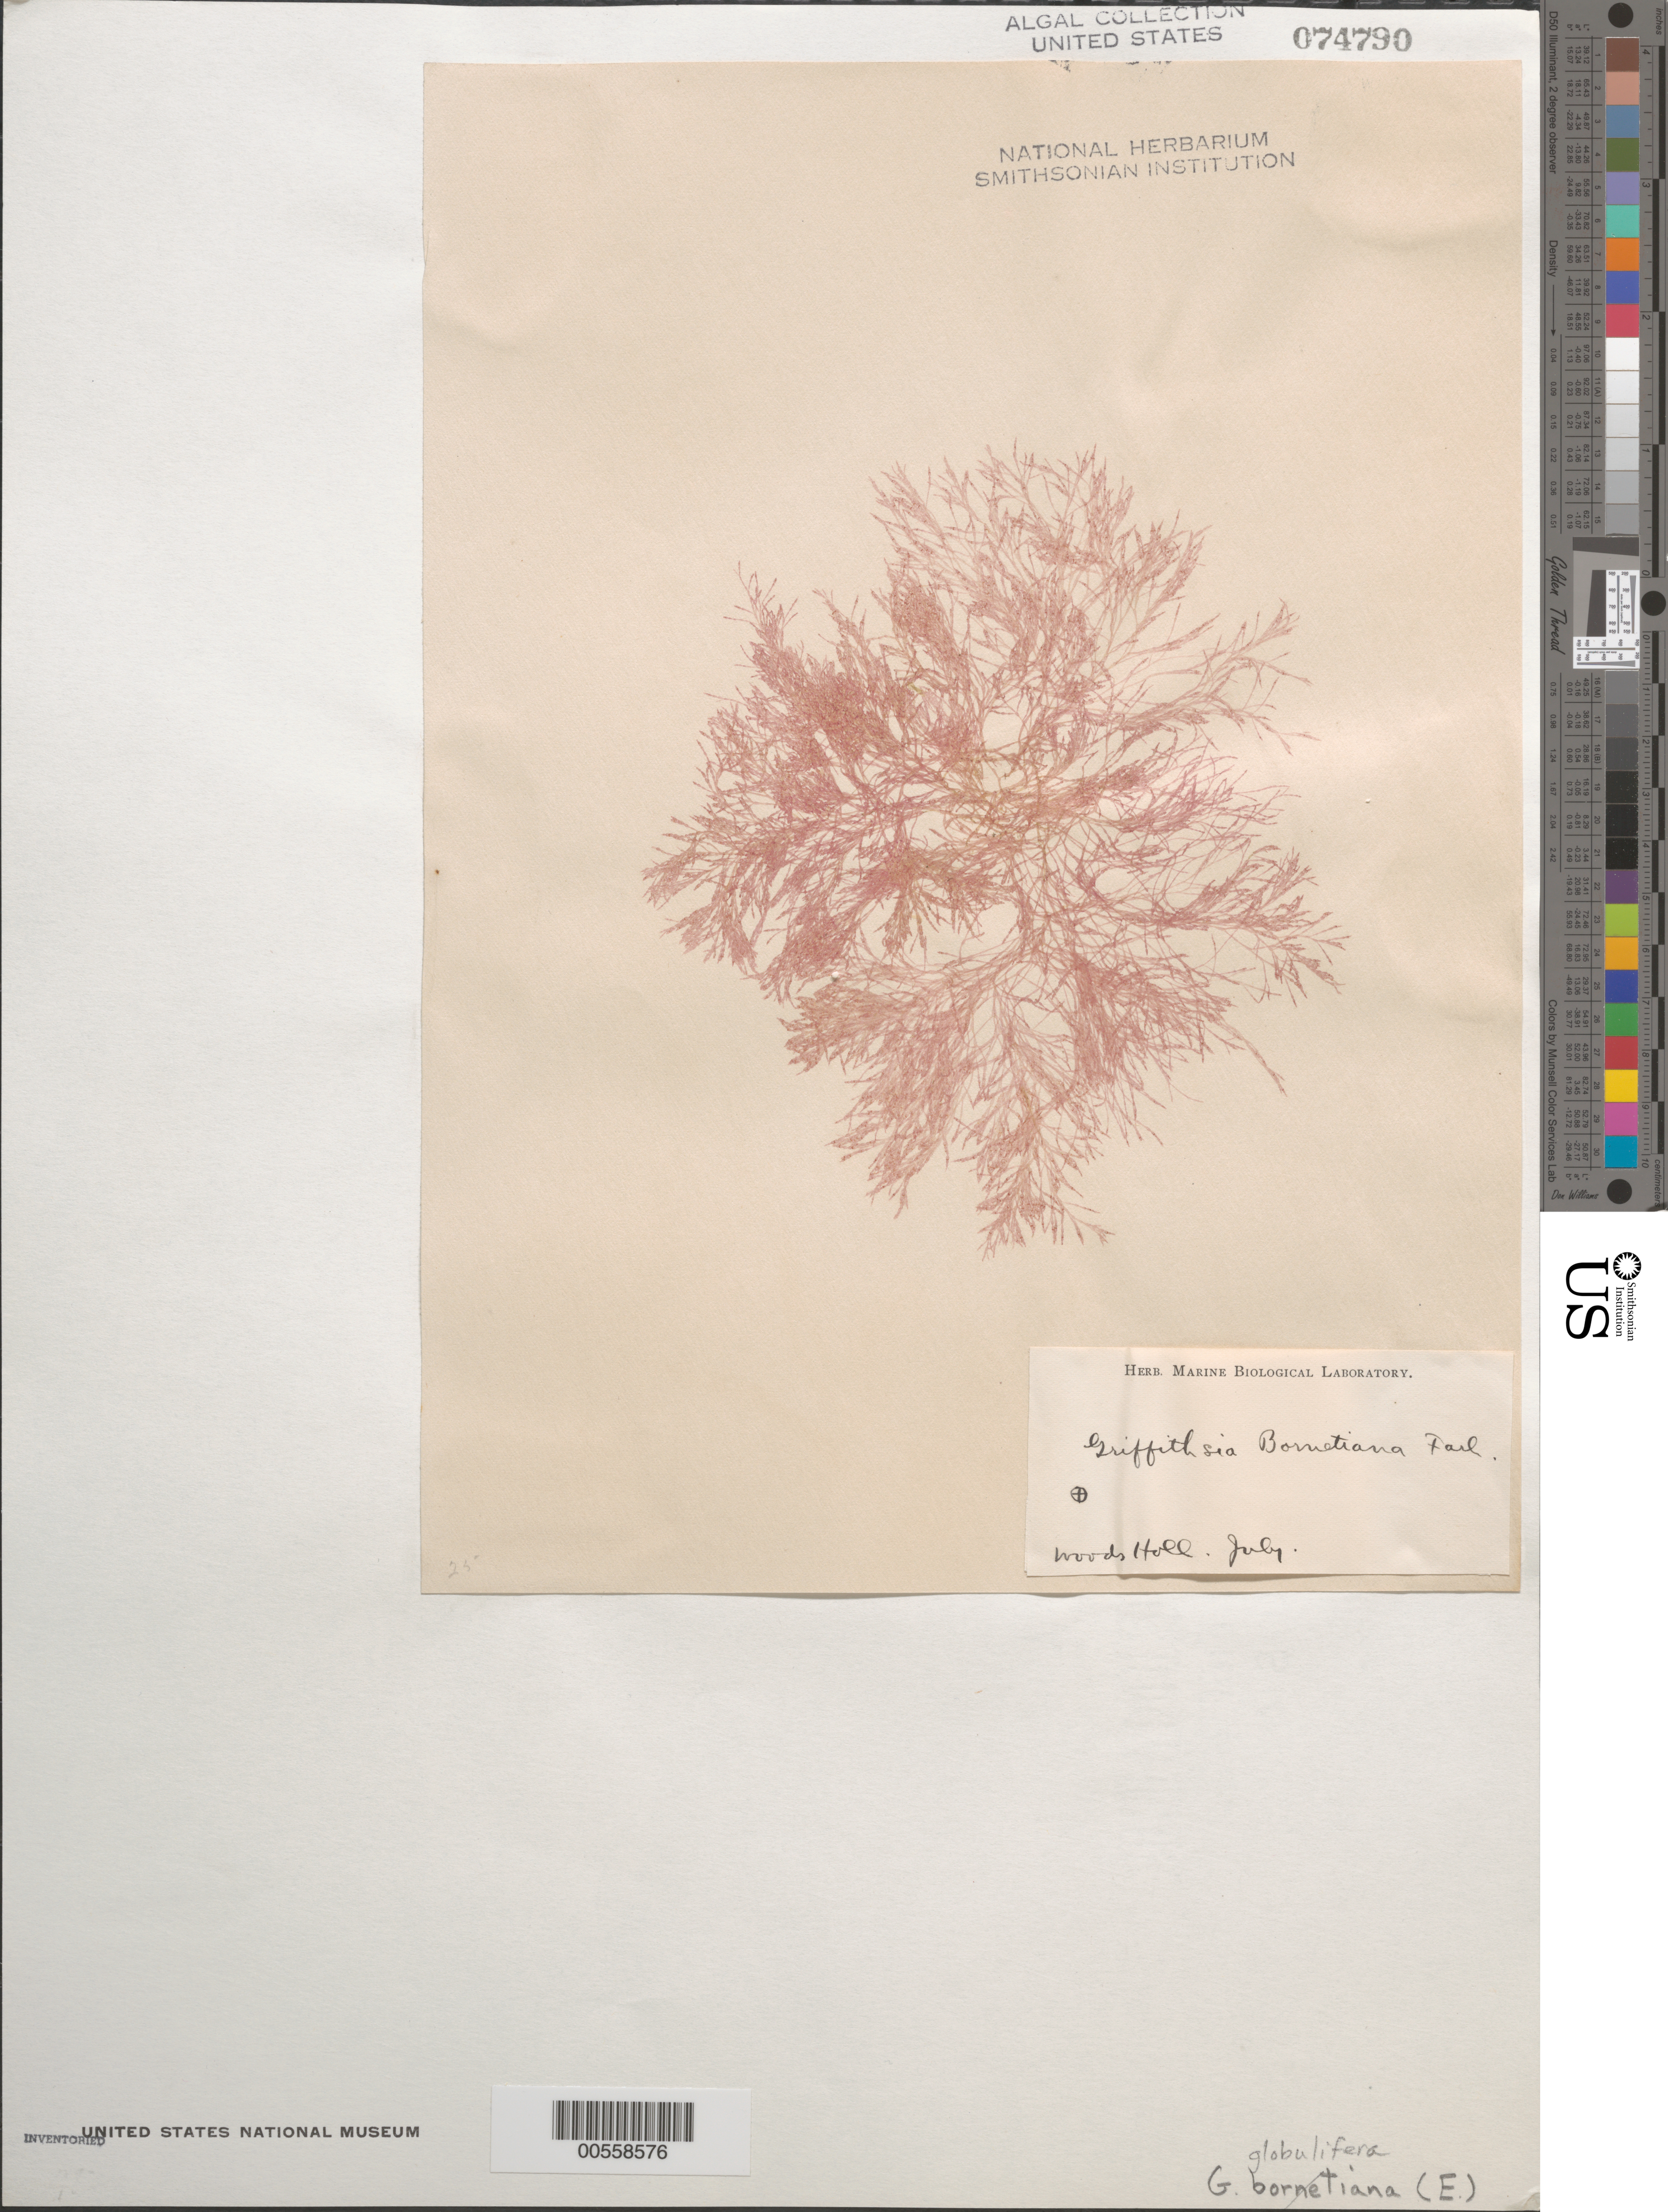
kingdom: Plantae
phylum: Rhodophyta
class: Florideophyceae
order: Ceramiales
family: Wrangeliaceae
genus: Griffithsia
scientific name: Griffithsia globulifera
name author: Harv. ex Kütz.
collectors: Marine Biological Lab (Herb.)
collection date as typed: Jul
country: United States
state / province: Massachusetts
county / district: Barnstable County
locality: Woods Hole (Woods Holl)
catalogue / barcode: US 74790